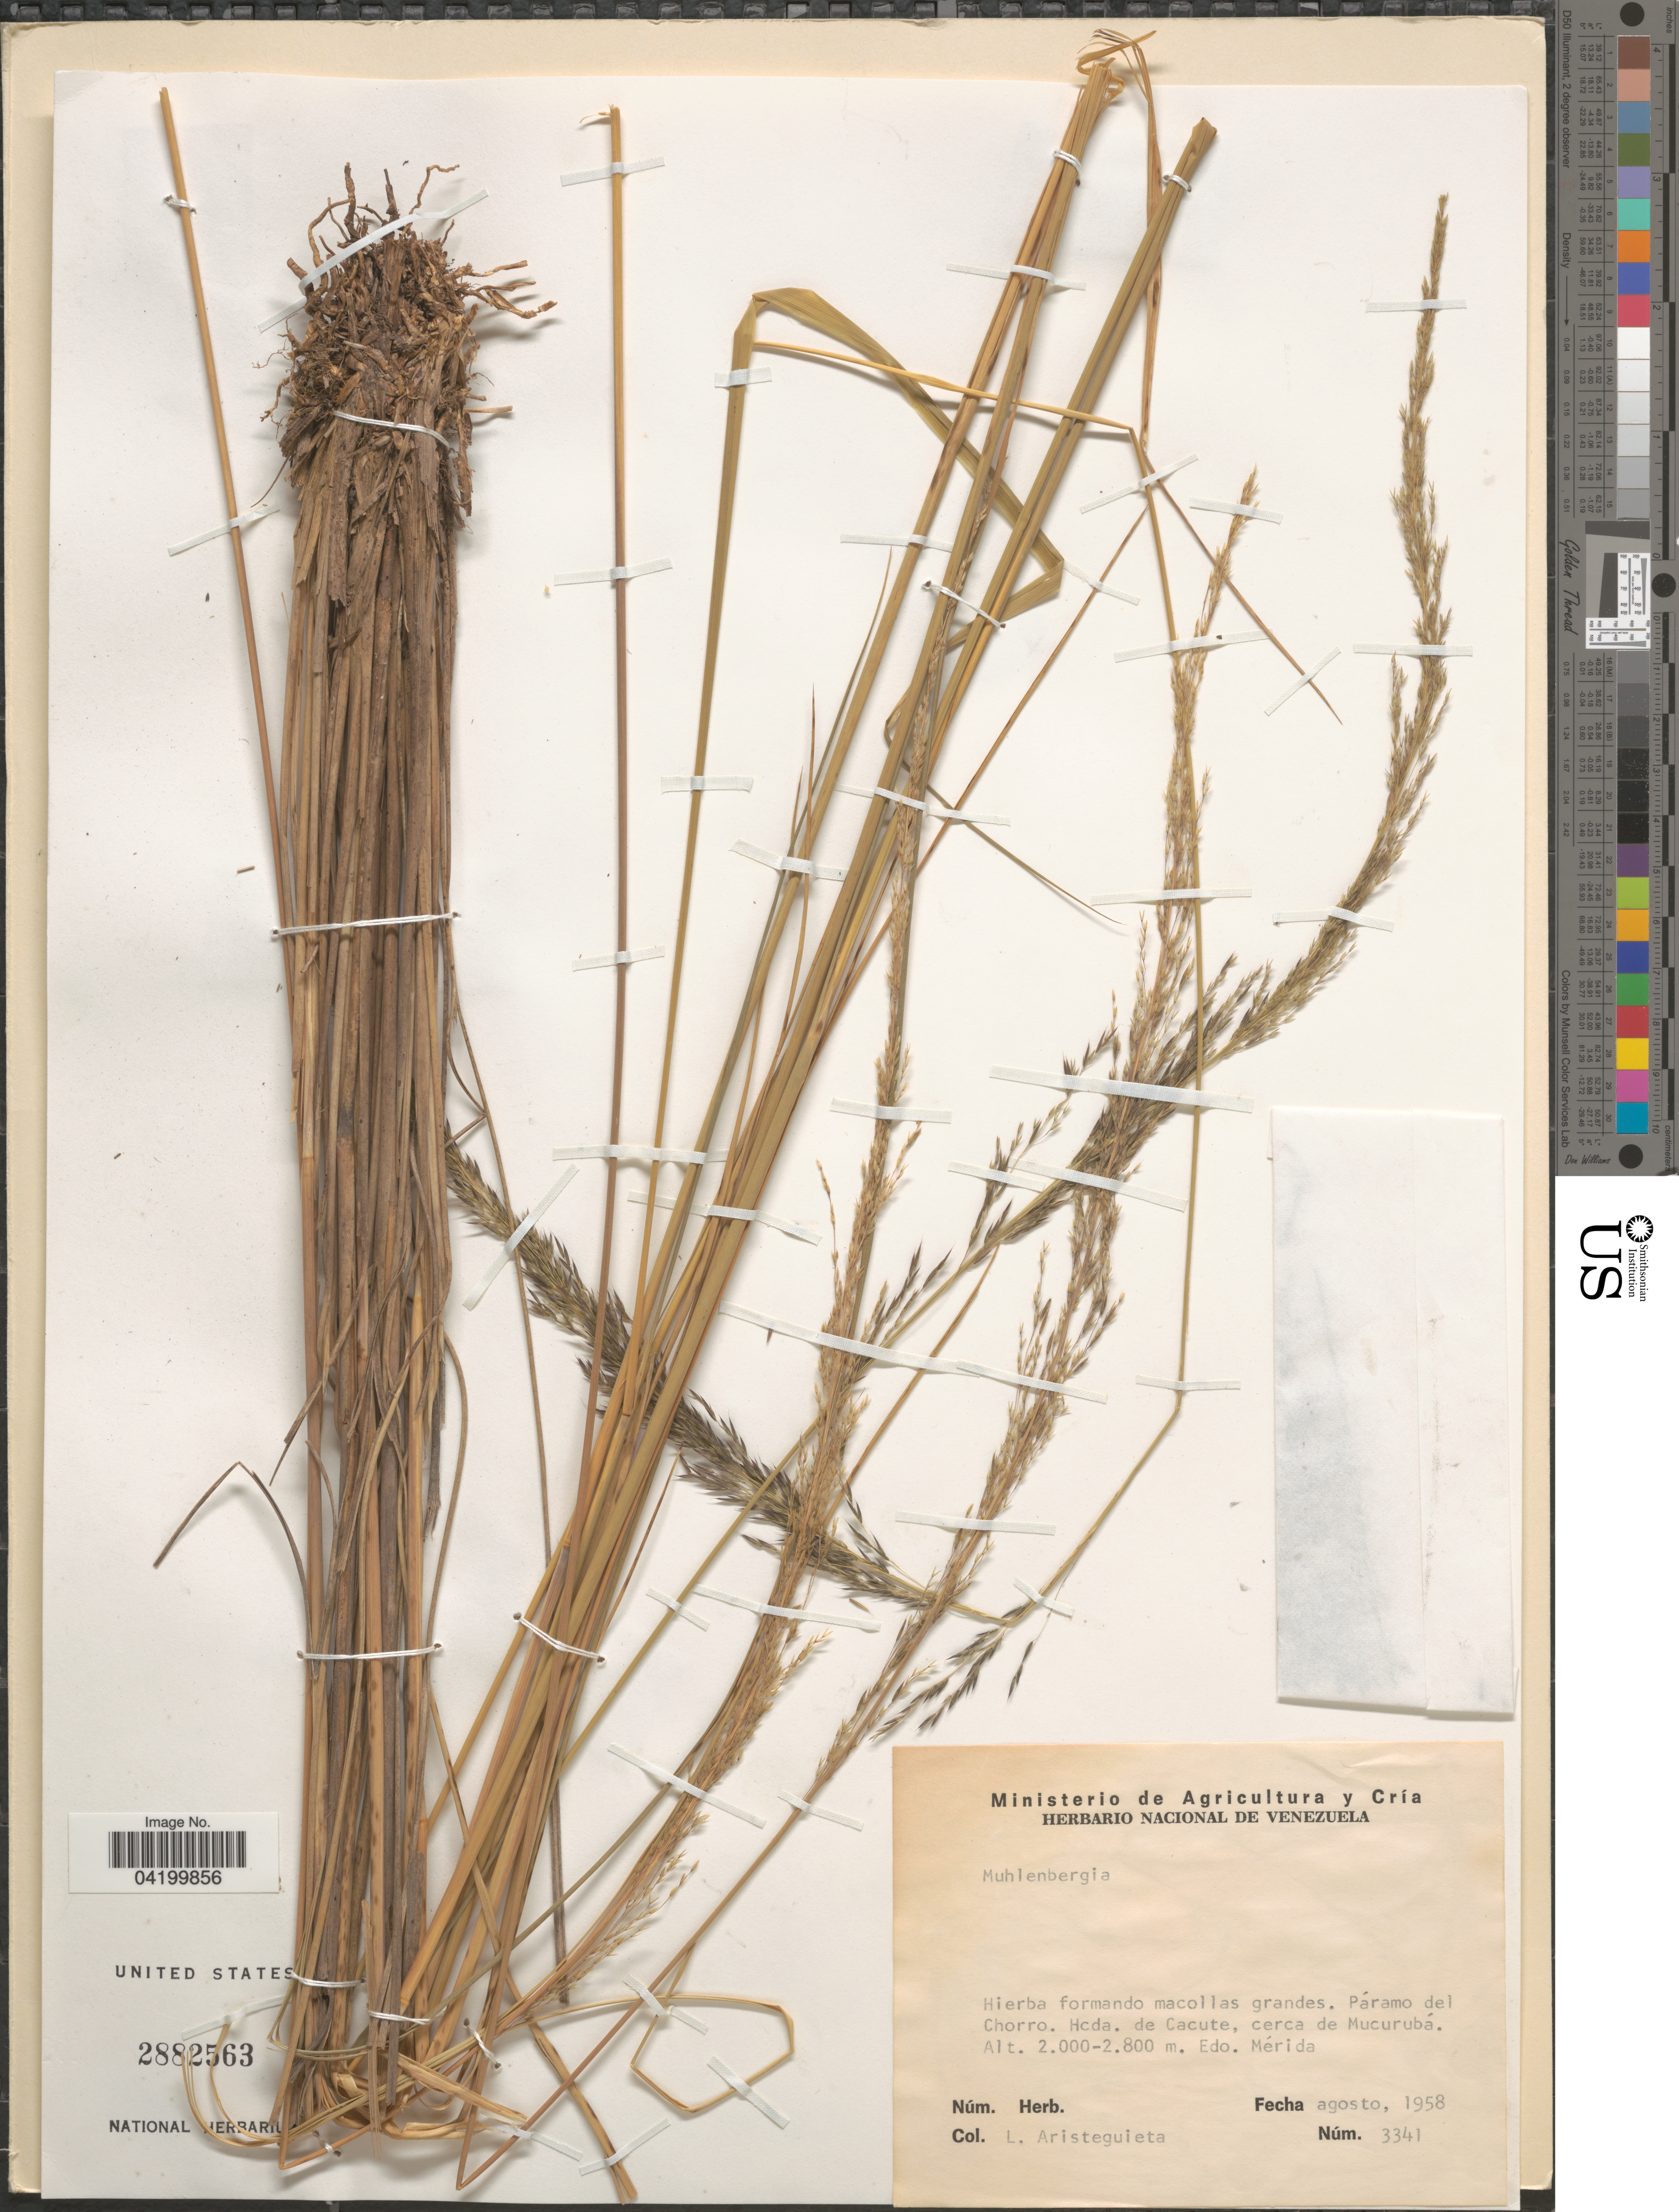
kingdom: Plantae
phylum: Tracheophyta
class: Liliopsida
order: Poales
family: Poaceae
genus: Muhlenbergia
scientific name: Muhlenbergia sp.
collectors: L. Aristeguieta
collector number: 3341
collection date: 1858-08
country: Venezuela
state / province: Merida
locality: Páramo del Chorro. Hcda. de Cacute, cerca de Mucurubá.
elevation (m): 2000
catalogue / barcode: US 2882563